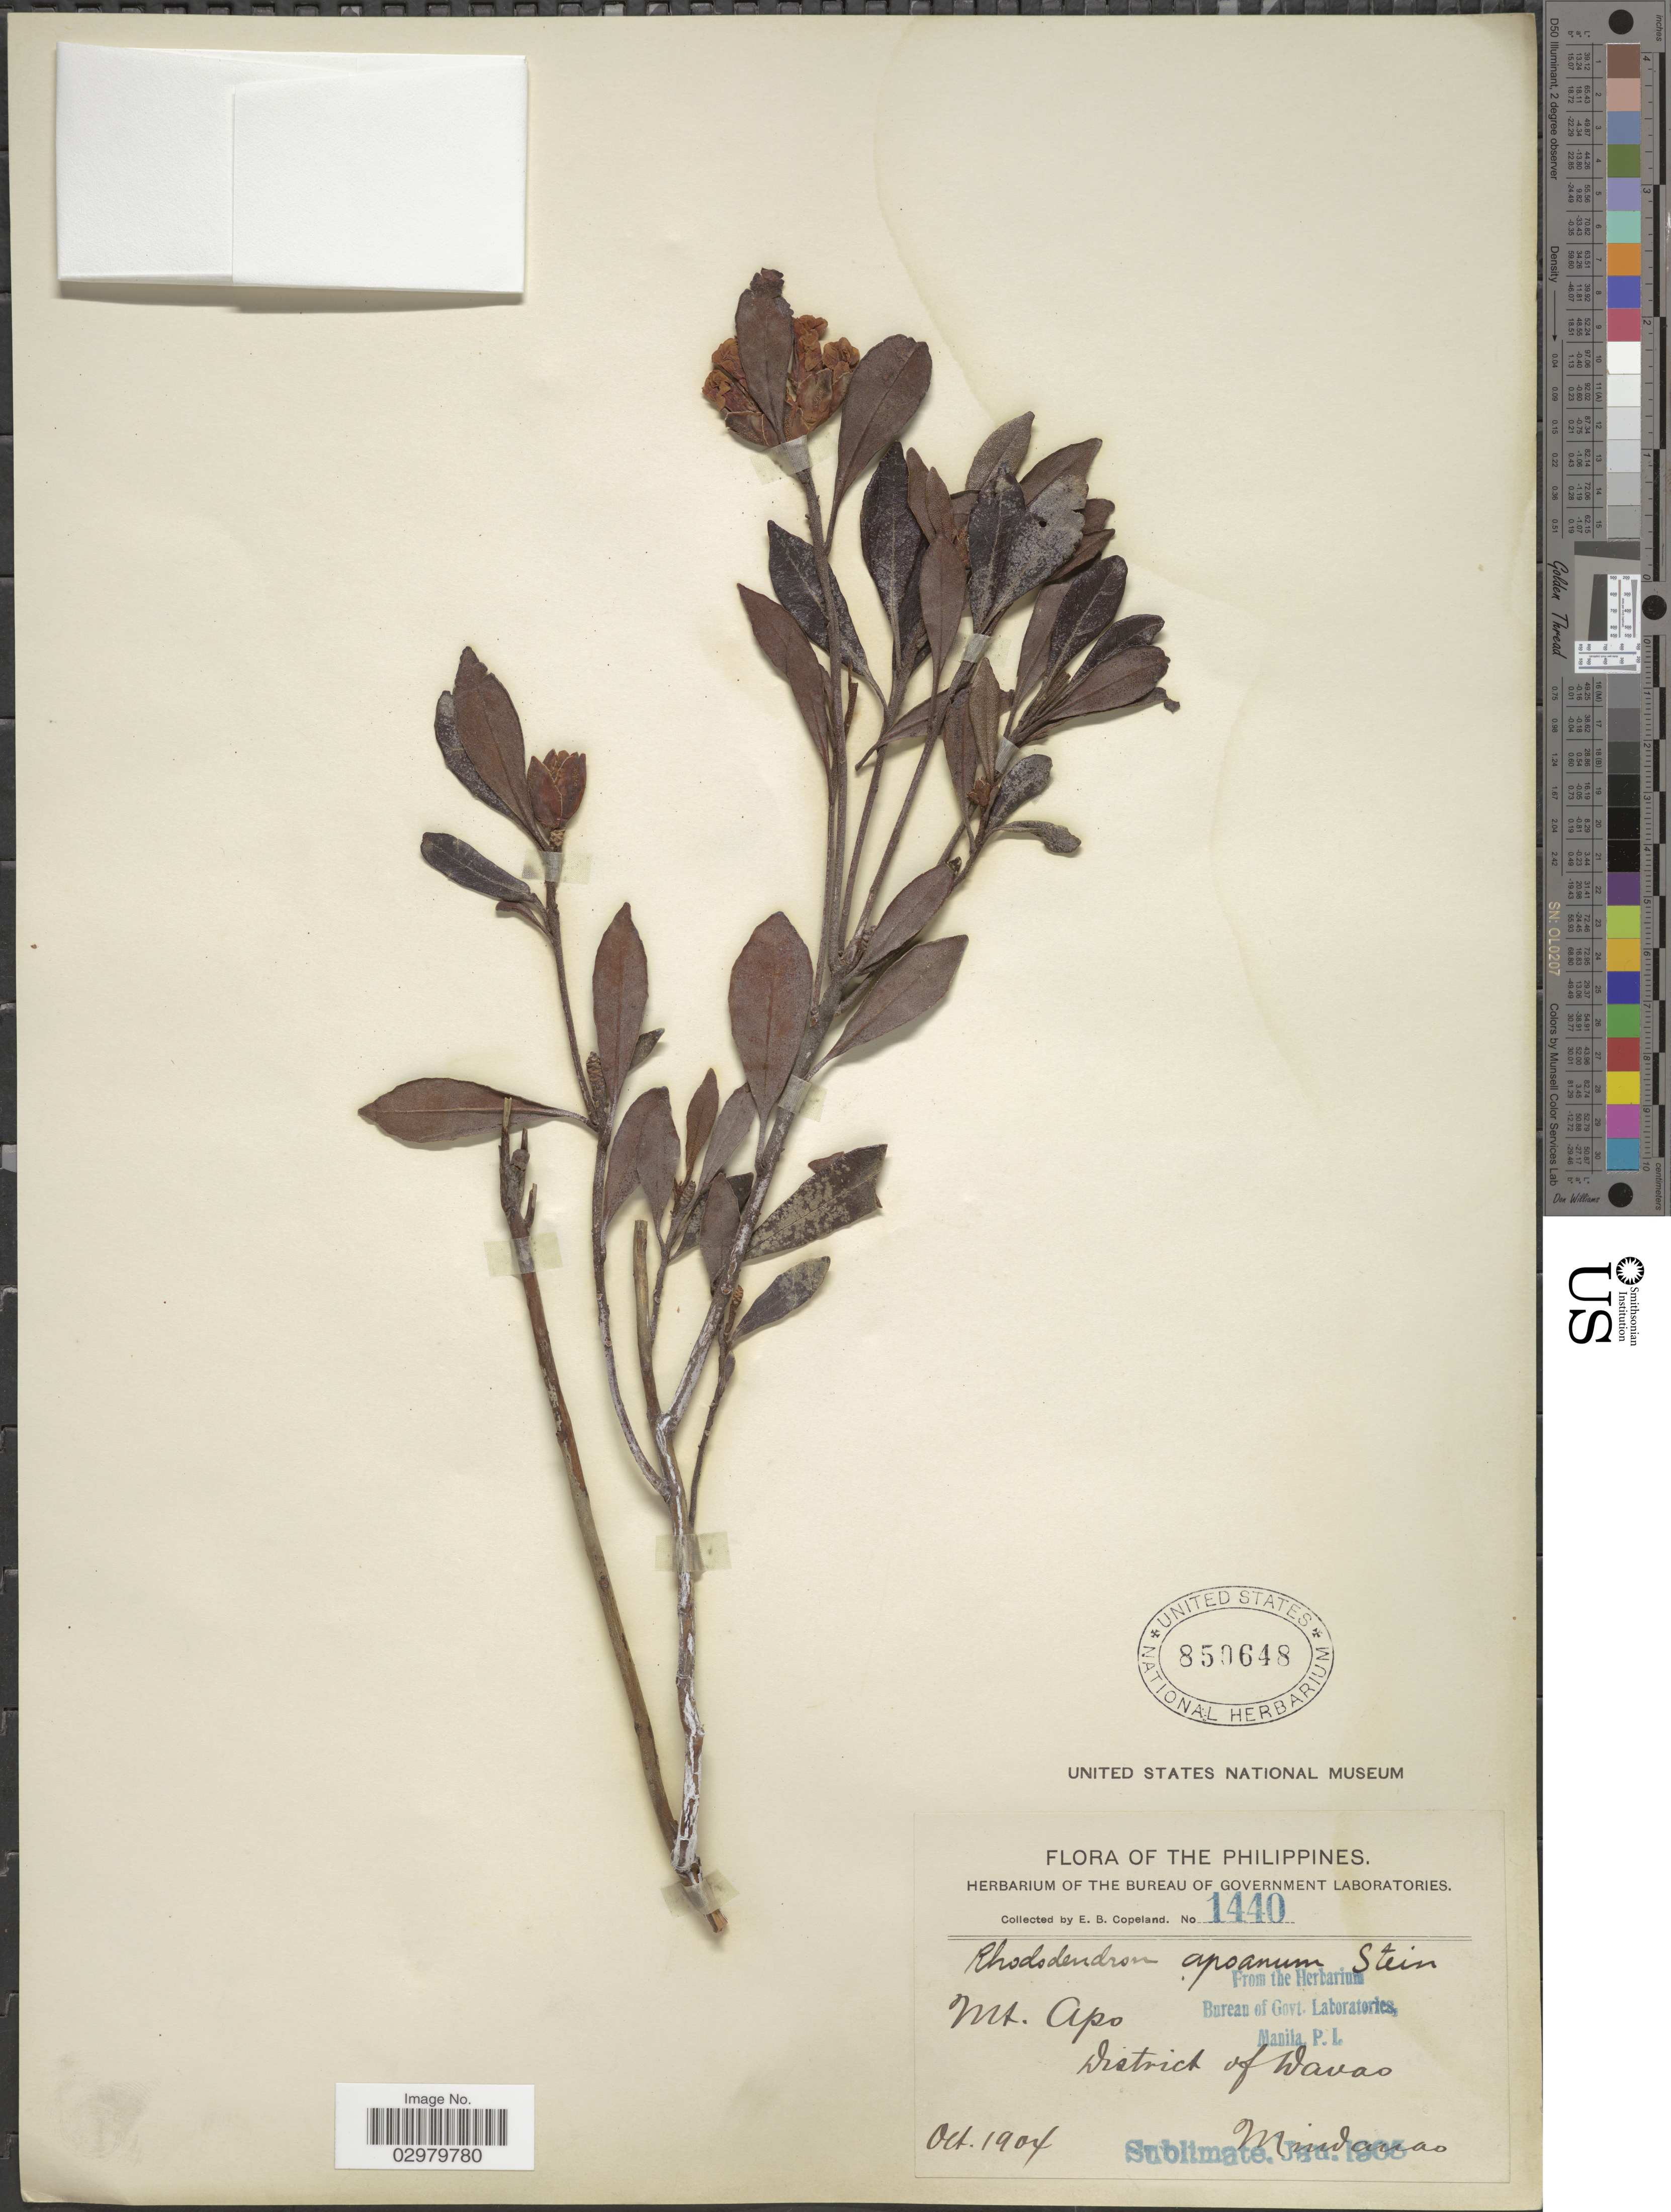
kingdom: Plantae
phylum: Tracheophyta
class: Magnoliopsida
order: Ericales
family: Ericaceae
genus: Rhododendron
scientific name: Rhododendron apoanum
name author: Stein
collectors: E. B. Copeland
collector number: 1440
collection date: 1904-10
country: Philippines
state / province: Davao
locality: Mt. Apo. District of Davao. Mindanao.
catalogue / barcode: US 850648